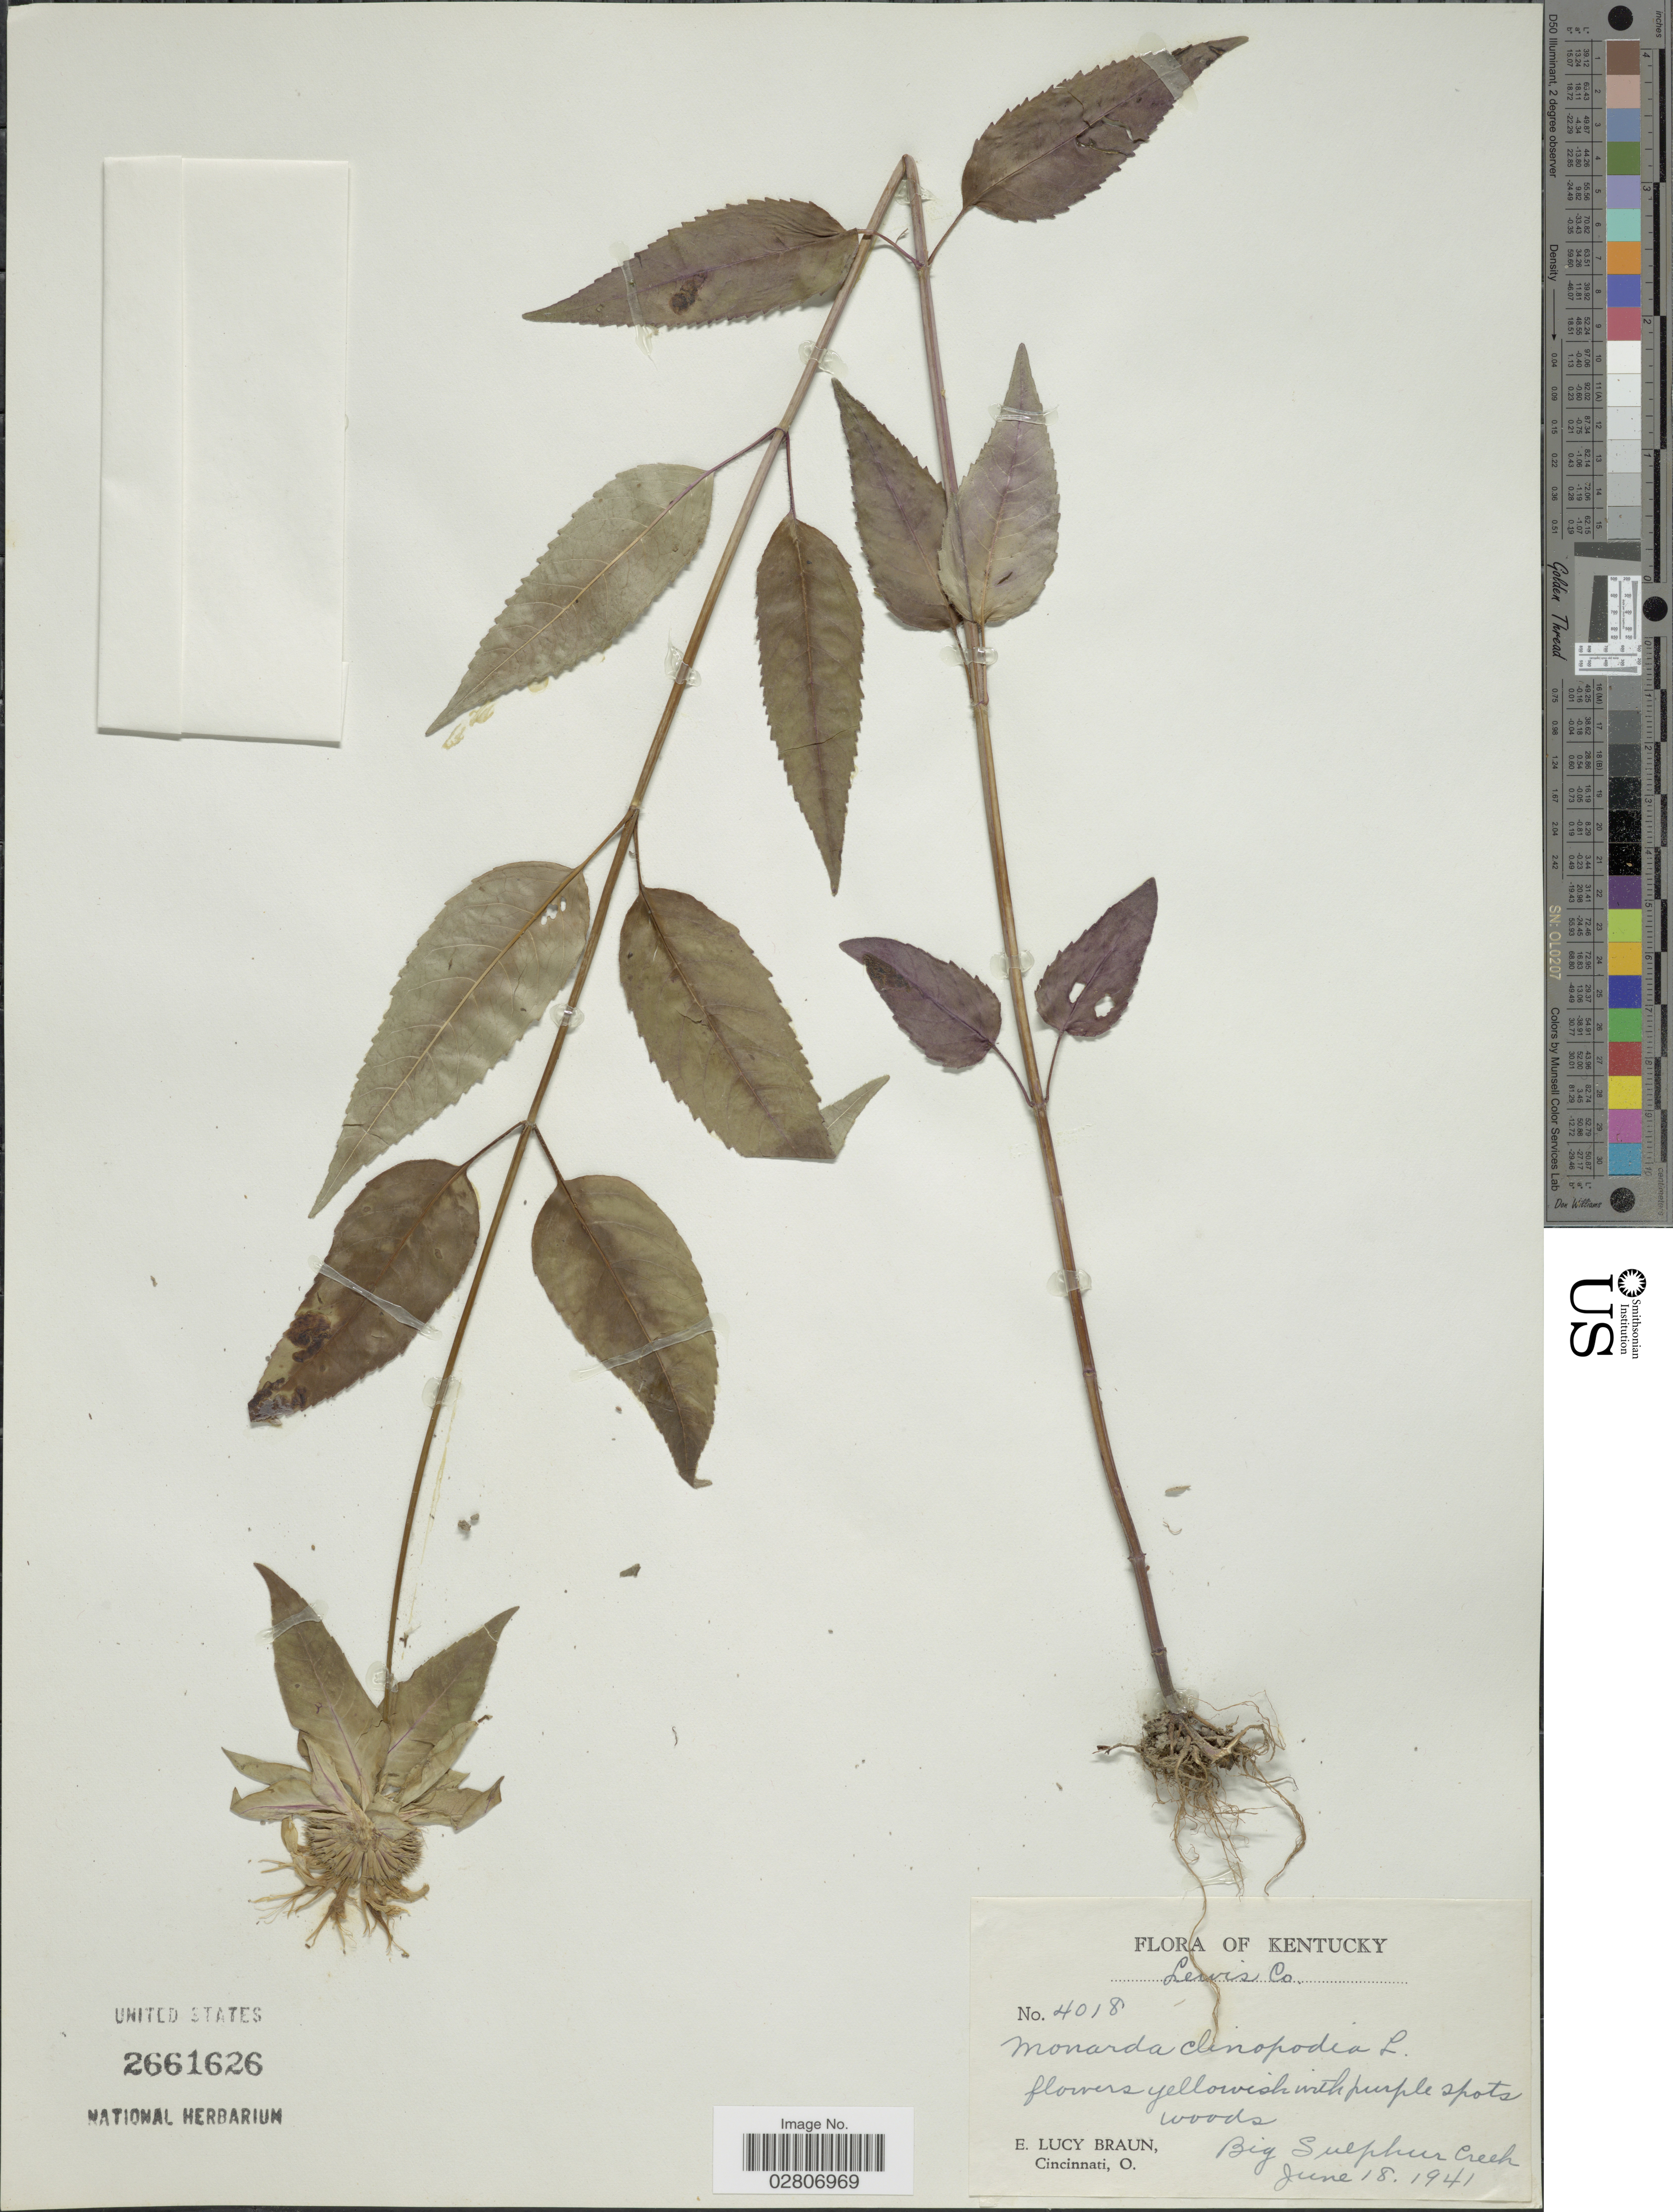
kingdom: Plantae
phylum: Tracheophyta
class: Magnoliopsida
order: Lamiales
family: Lamiaceae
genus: Monarda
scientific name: Monarda clinopodia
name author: L.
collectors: E. L. Braun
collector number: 4018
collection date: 1941-06-18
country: United States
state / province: Kentucky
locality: Lewis Co. Big Sulphur Creek.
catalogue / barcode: US 2661626